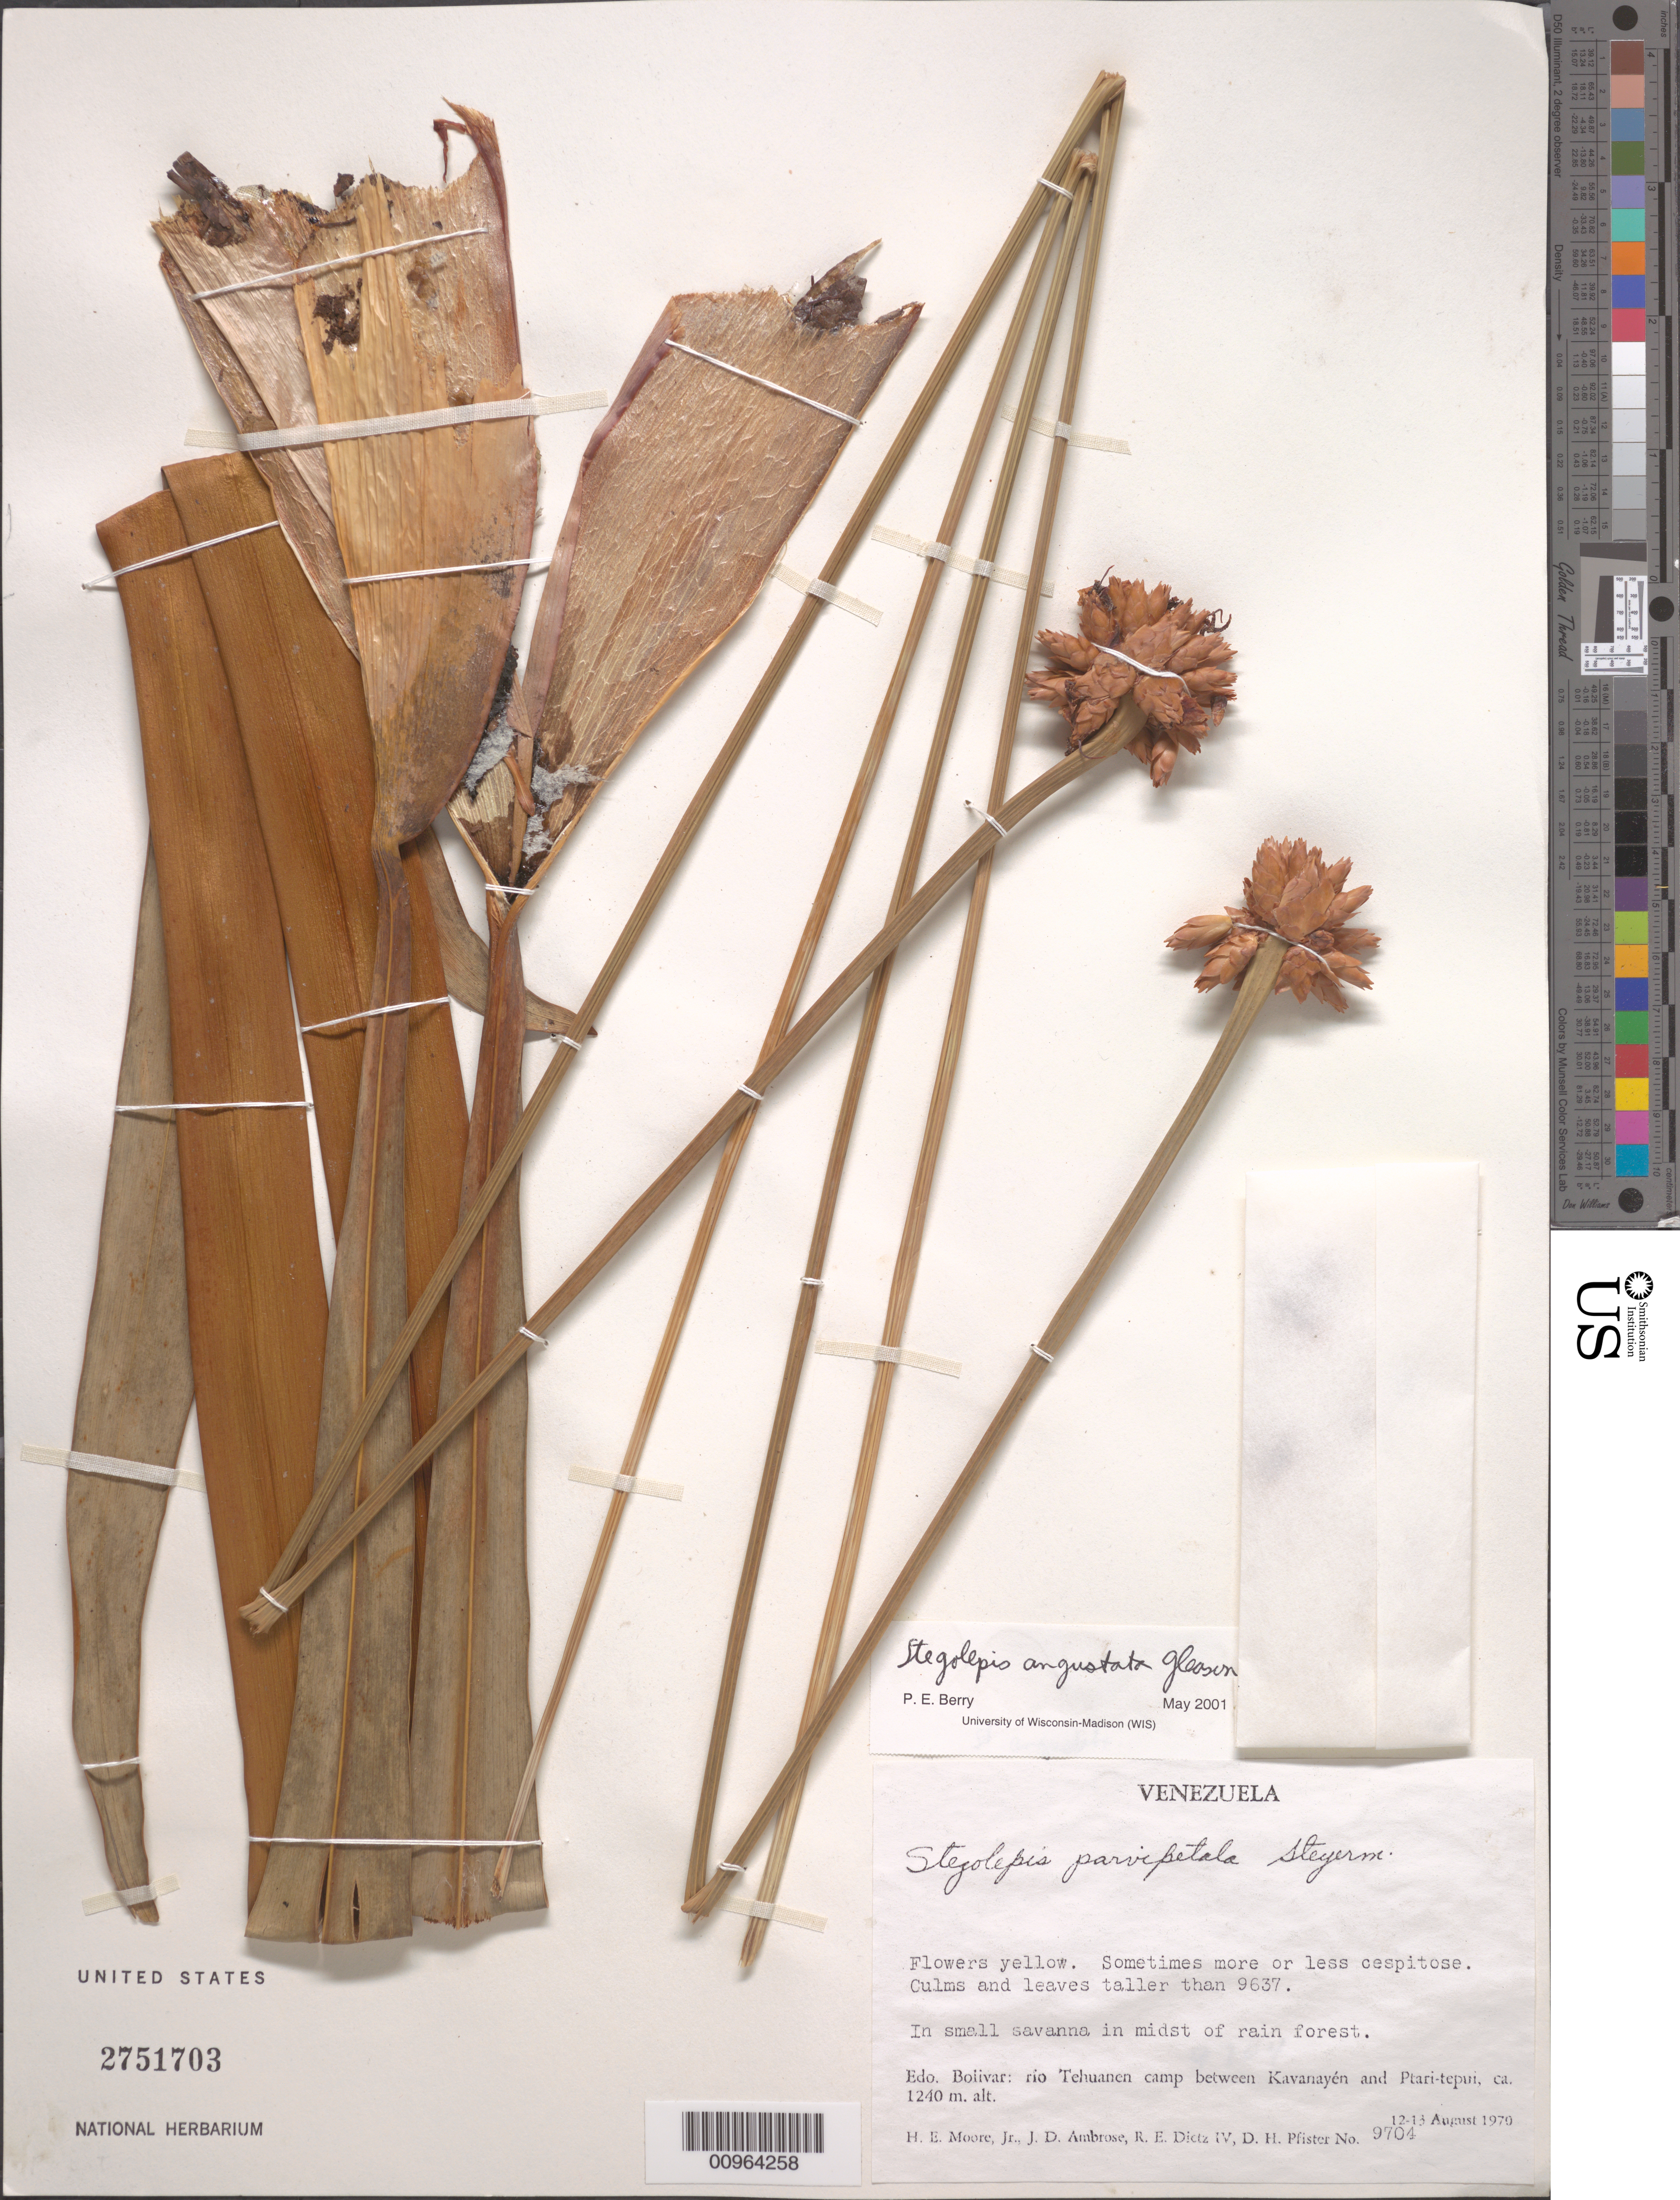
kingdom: Plantae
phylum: Tracheophyta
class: Liliopsida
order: Poales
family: Rapateaceae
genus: Stegolepis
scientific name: Stegolepis angustata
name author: Gleason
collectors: H. Moore, J. D. Ambrose, R. Dietz & D. H. Pfister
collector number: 9704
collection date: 1970-08-12/1970-08-13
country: Venezuela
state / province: Bolivar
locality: Rio Tehuanen camp between Kavanayén and Ptari-tepui.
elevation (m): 1240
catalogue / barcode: US 2751703